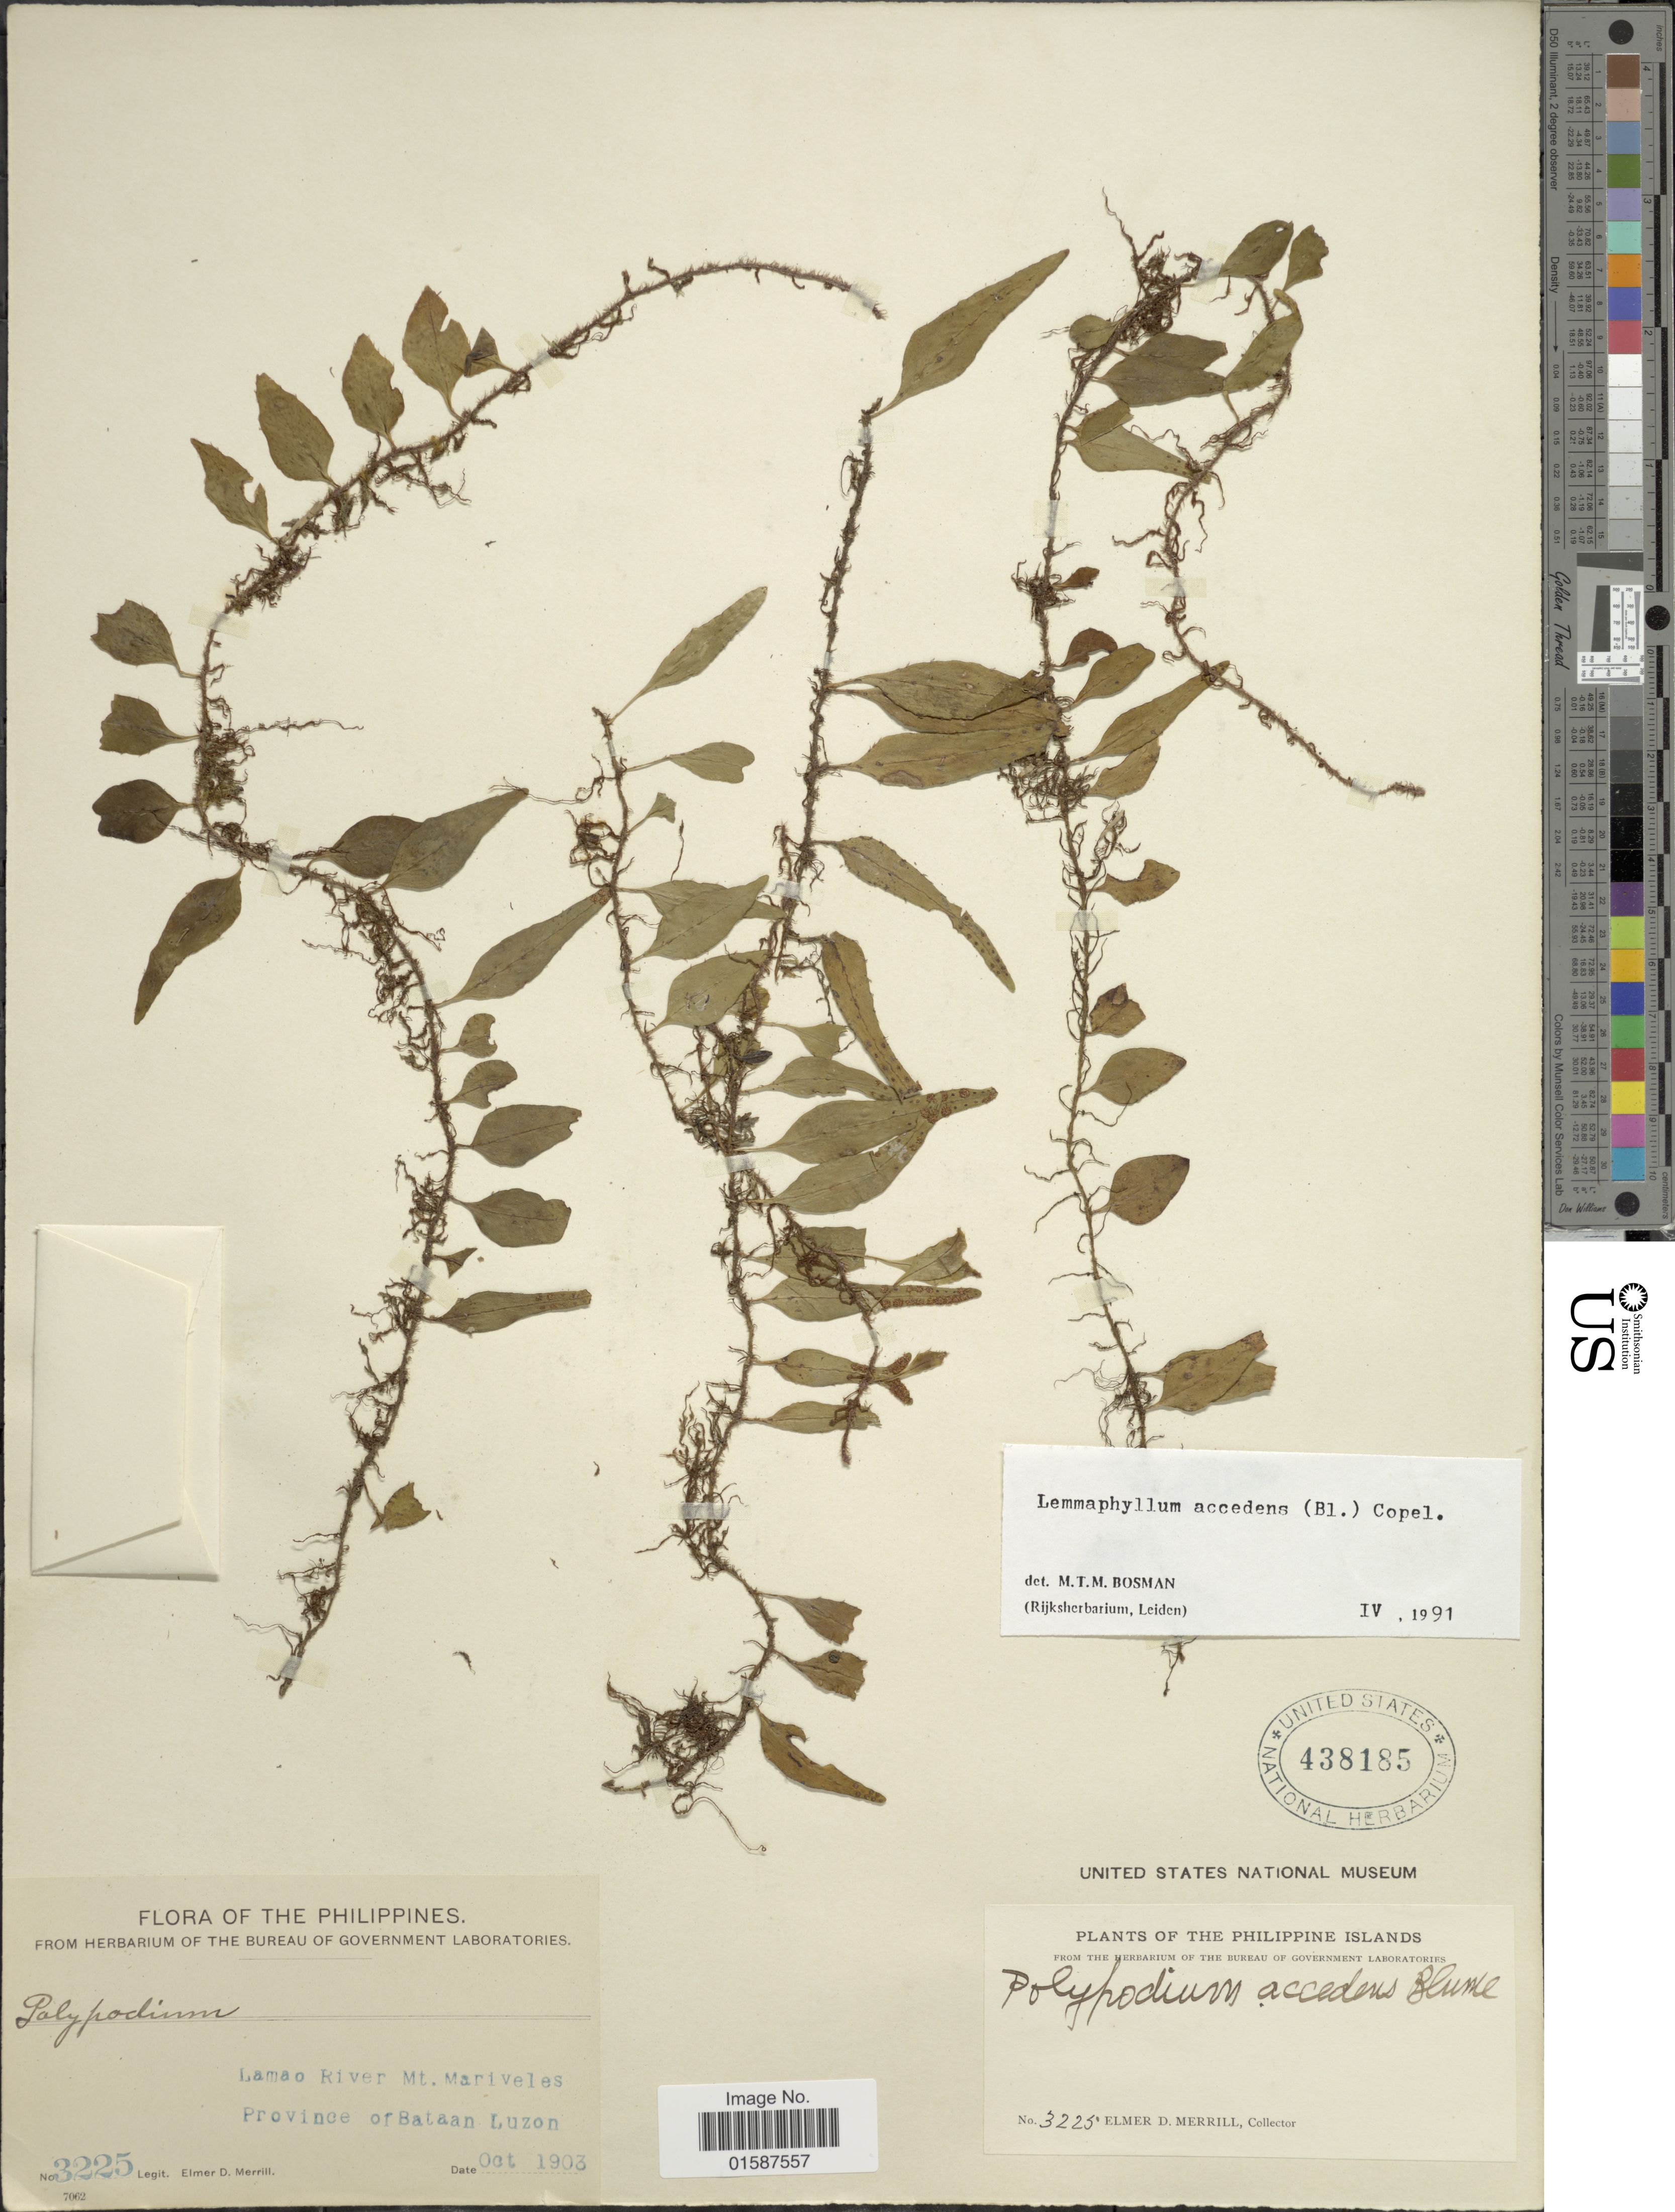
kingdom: Plantae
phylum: Tracheophyta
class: Polypodiopsida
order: Polypodiales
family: Polypodiaceae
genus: Lemmaphyllum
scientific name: Lemmaphyllum accedens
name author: (Blume) Donk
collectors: E. D. Merrill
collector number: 3225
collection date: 1903-10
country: Philippines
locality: Lamao River, Mt. Mariveles, Province of Bataan luzon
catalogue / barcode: US 438185